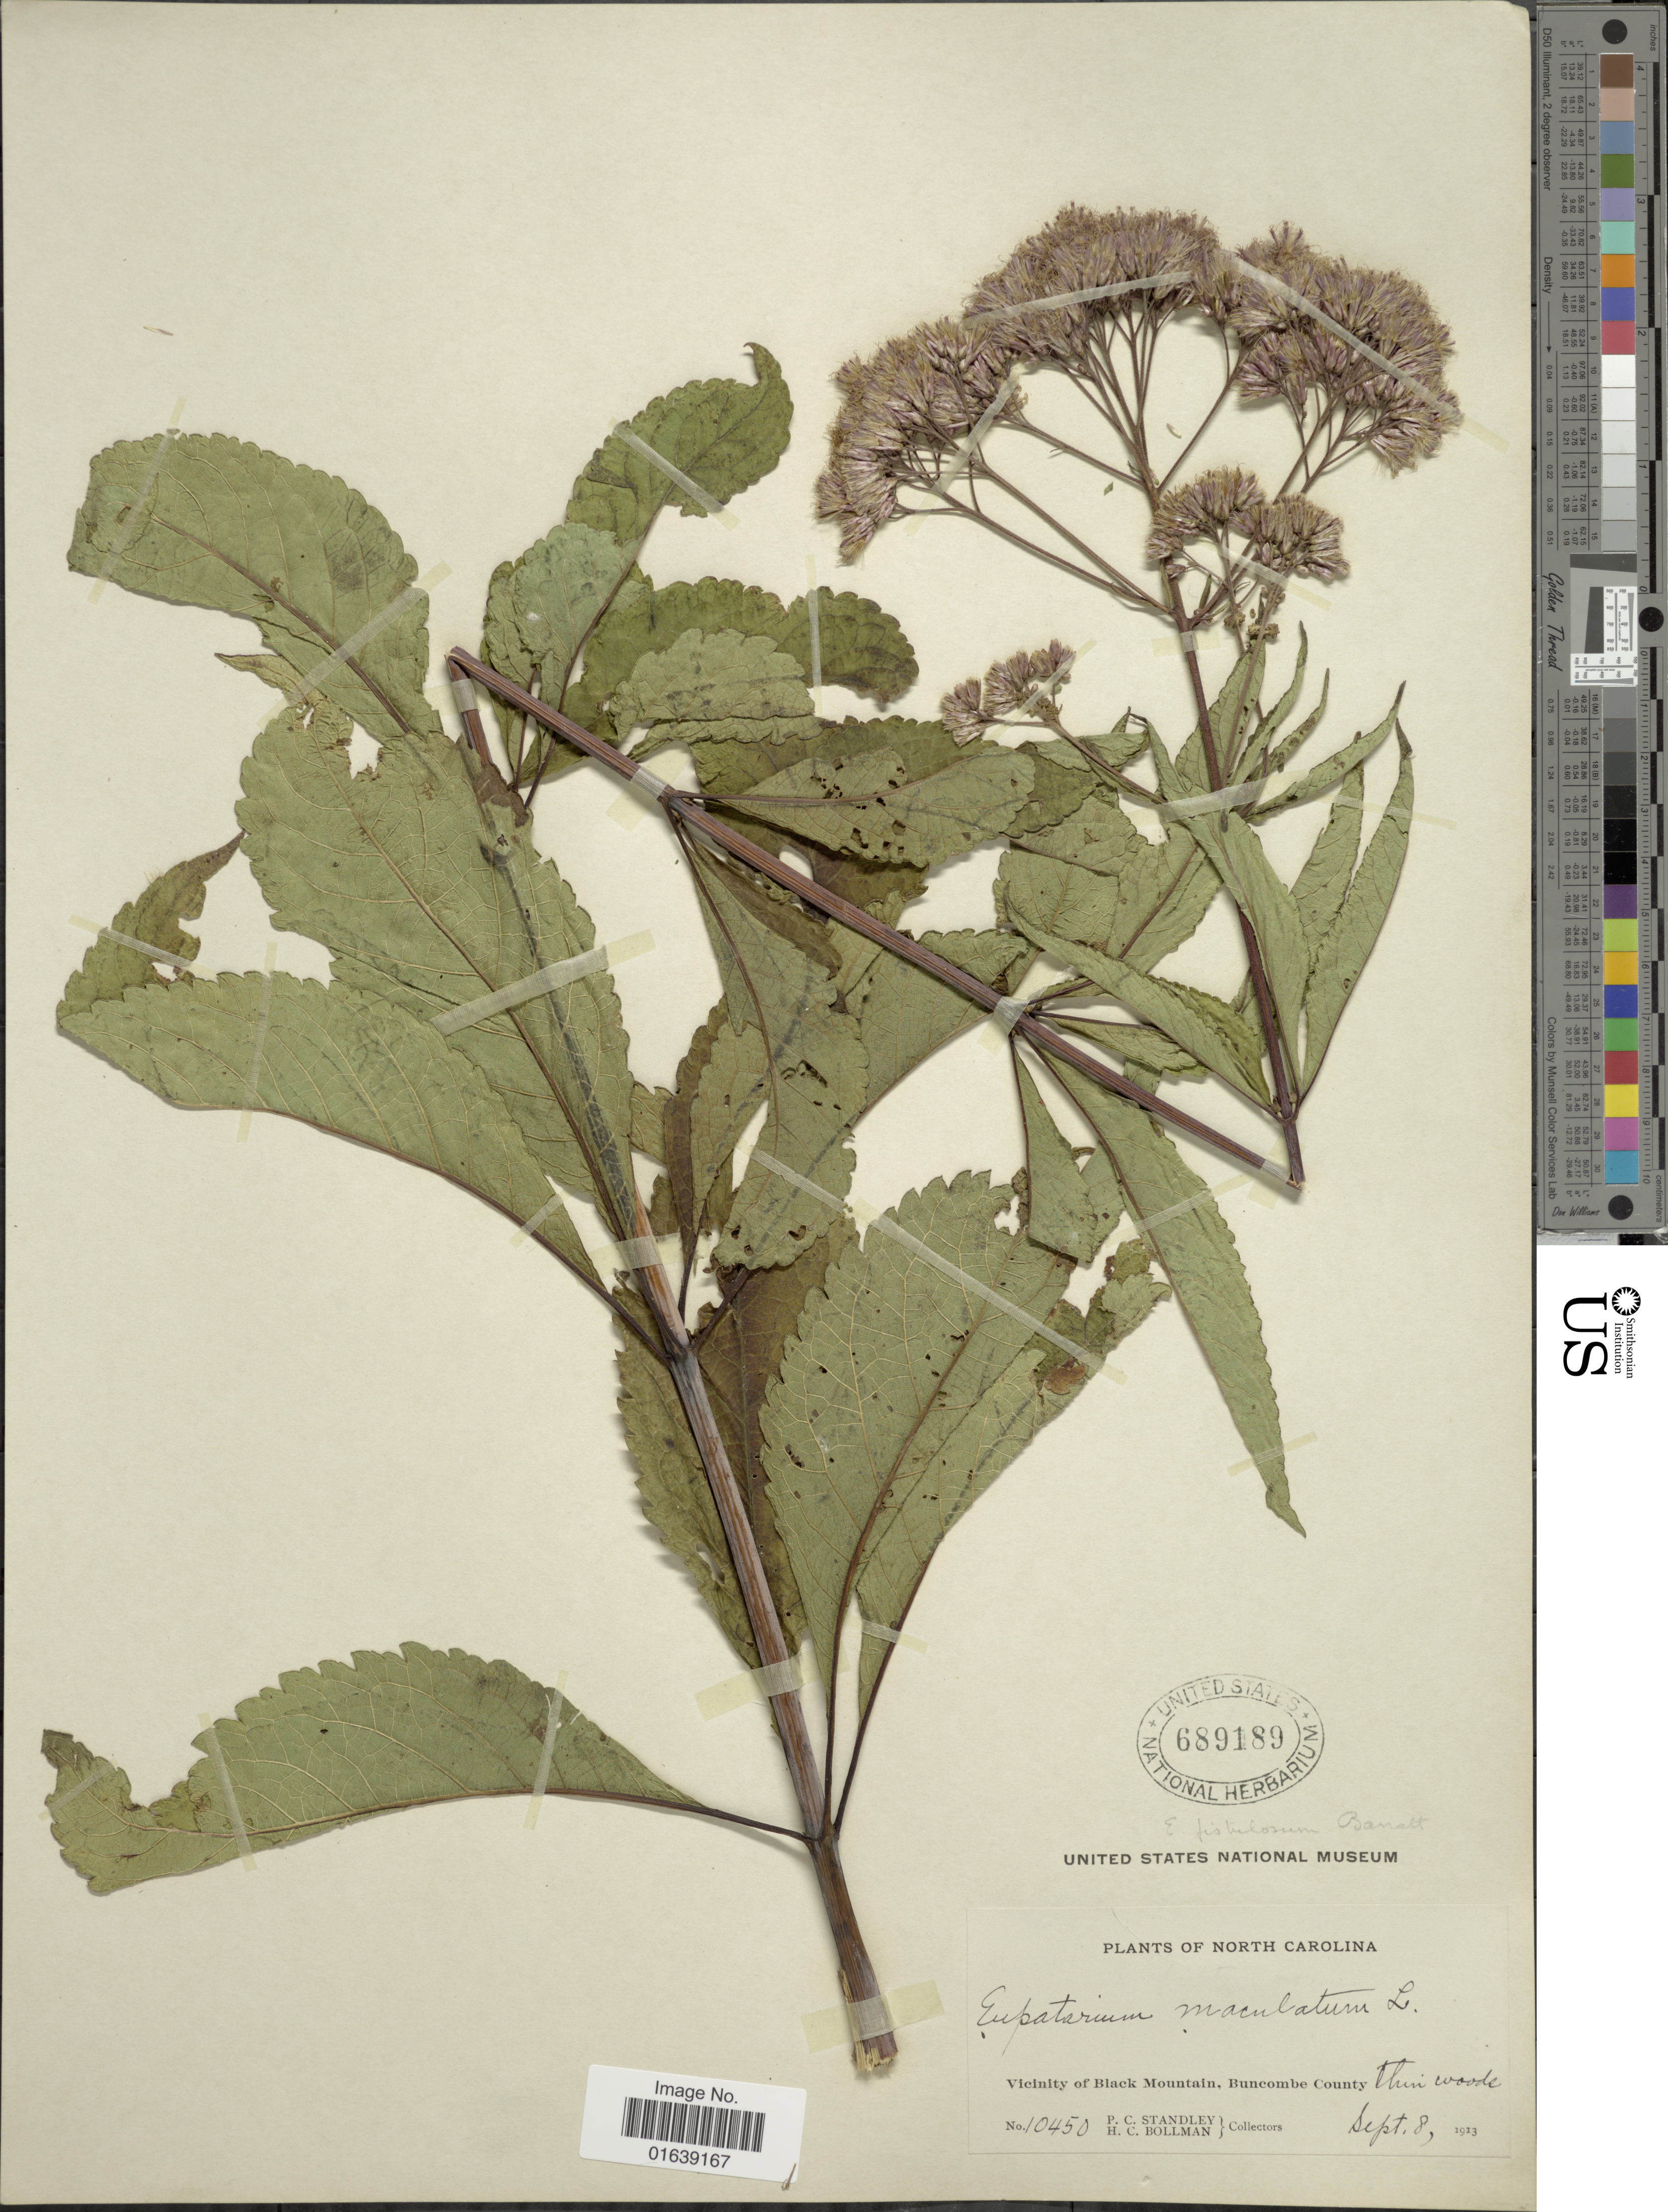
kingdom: Plantae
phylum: Tracheophyta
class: Magnoliopsida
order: Asterales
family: Asteraceae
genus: Eupatorium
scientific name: Eupatorium fistulosum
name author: Barratt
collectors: P. C. Standley & H. C. Bollman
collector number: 10450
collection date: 1913-09-08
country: United States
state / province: North Carolina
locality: North Carolina. Vicinity of Black Mountain, Buncombe County, thin woods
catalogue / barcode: US 689189